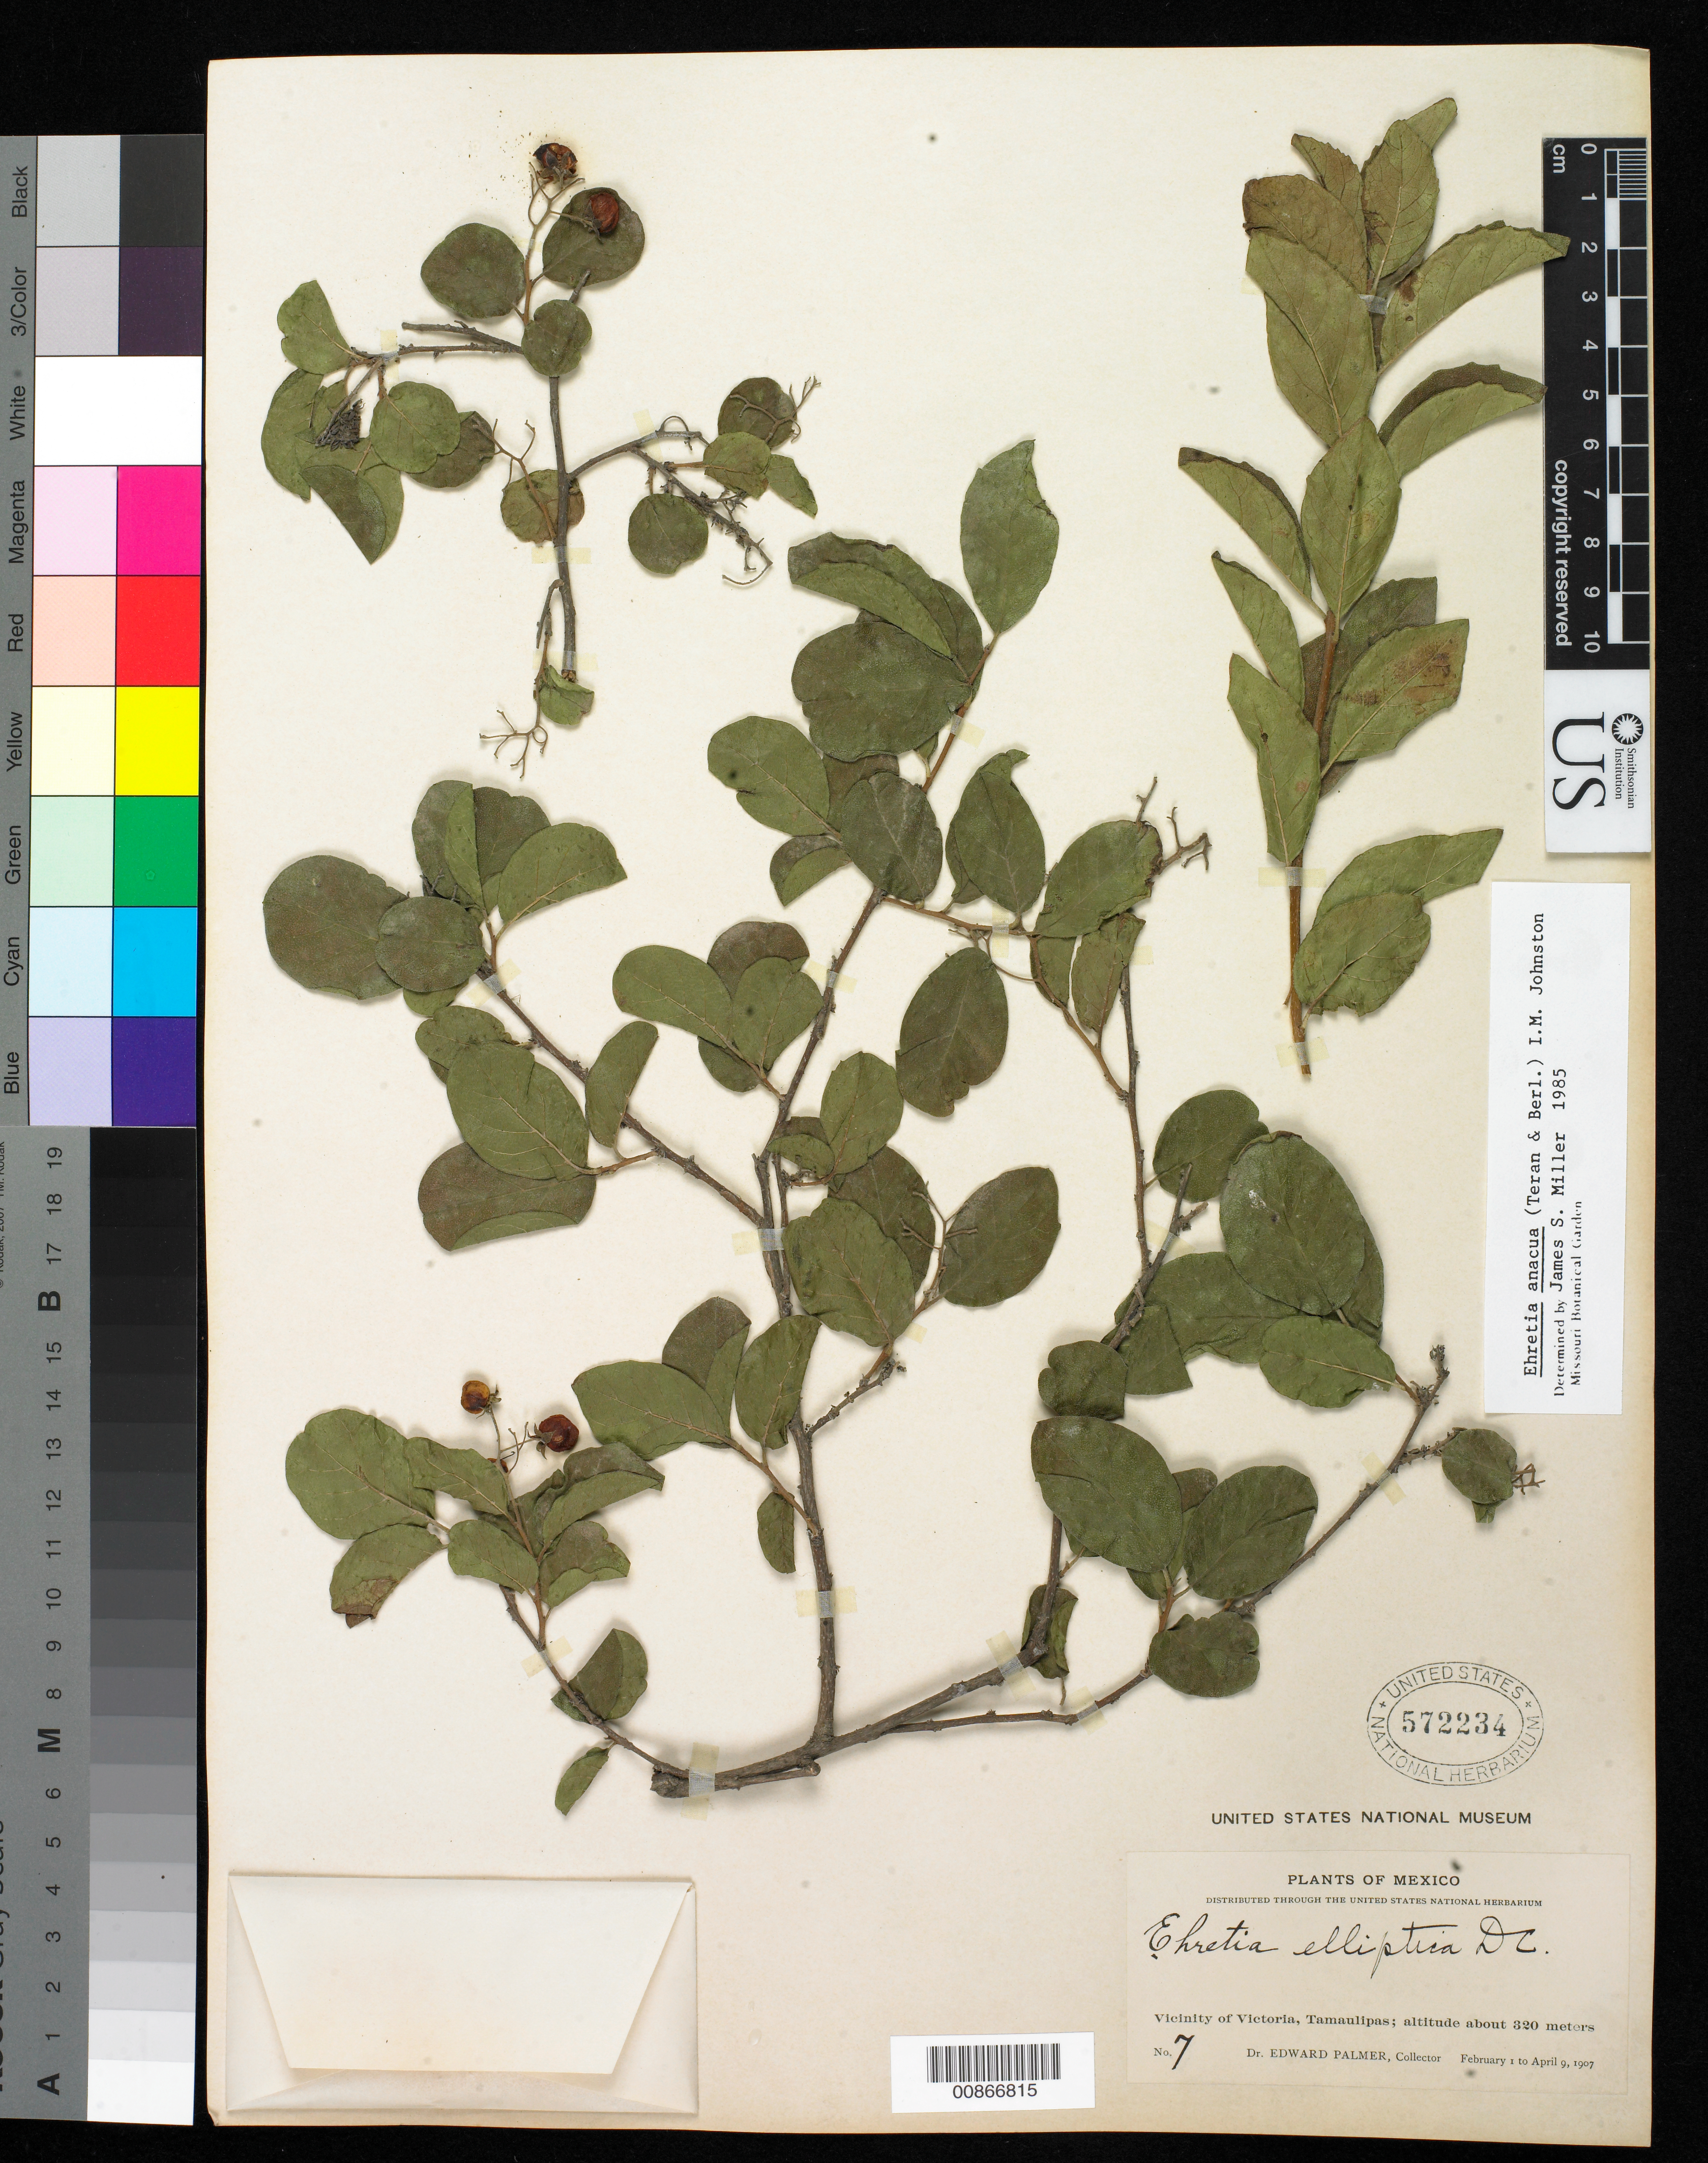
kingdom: Plantae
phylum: Tracheophyta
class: Magnoliopsida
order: Boraginales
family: Ehretiaceae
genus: Ehretia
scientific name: Ehretia anacua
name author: (Terán & Berland.) I.M. Johnst.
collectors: E. Palmer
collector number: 7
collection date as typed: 01 Feb 1907 to 09 Apr 1907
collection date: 1907-02-01/1907-04-09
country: Mexico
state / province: Tamaulipas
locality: Vicinity of Victoria.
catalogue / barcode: US 572234